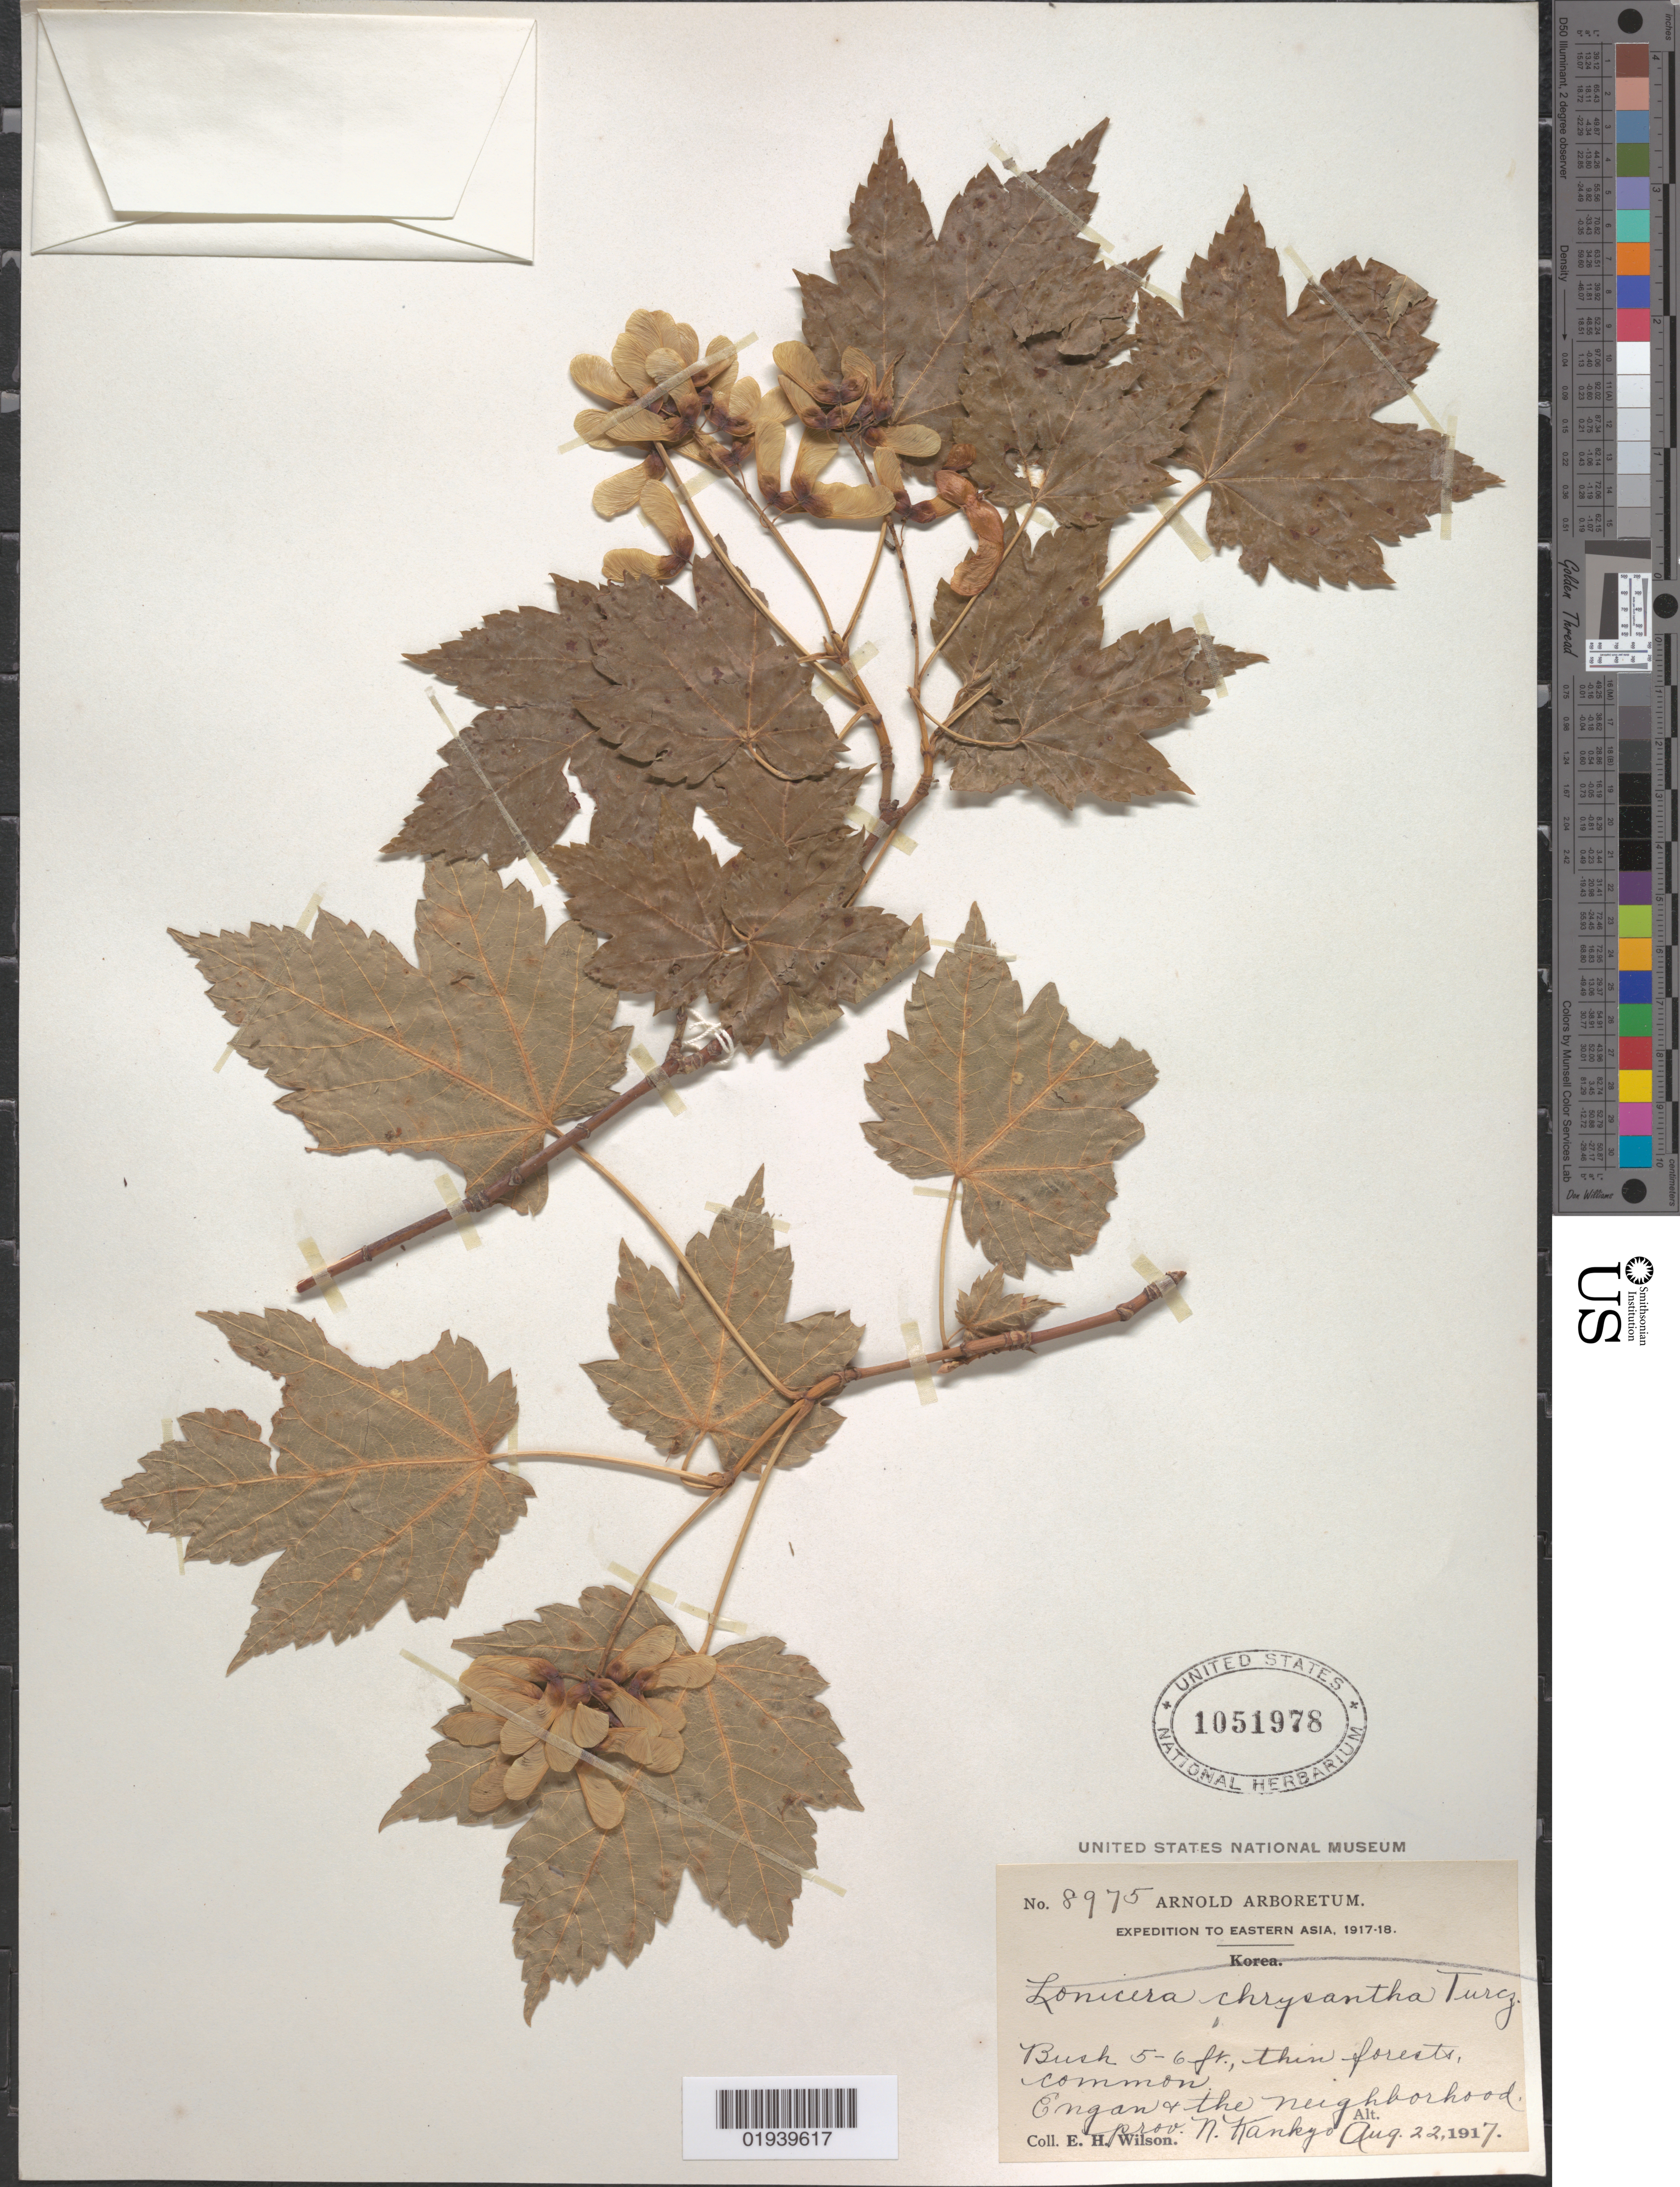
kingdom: Plantae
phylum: Tracheophyta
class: Magnoliopsida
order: Sapindales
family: Sapindaceae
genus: Acer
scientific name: Acer ukurunduense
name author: Trautv. & C.A. Mey.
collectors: E. H. Wilson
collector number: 8975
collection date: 1917-08-22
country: North Korea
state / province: South Hamgyong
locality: Prov. N. Kankyo [Hamgyong-Namdo]. Engan and neighborhood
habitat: Thin forests, common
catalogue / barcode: US 1051978